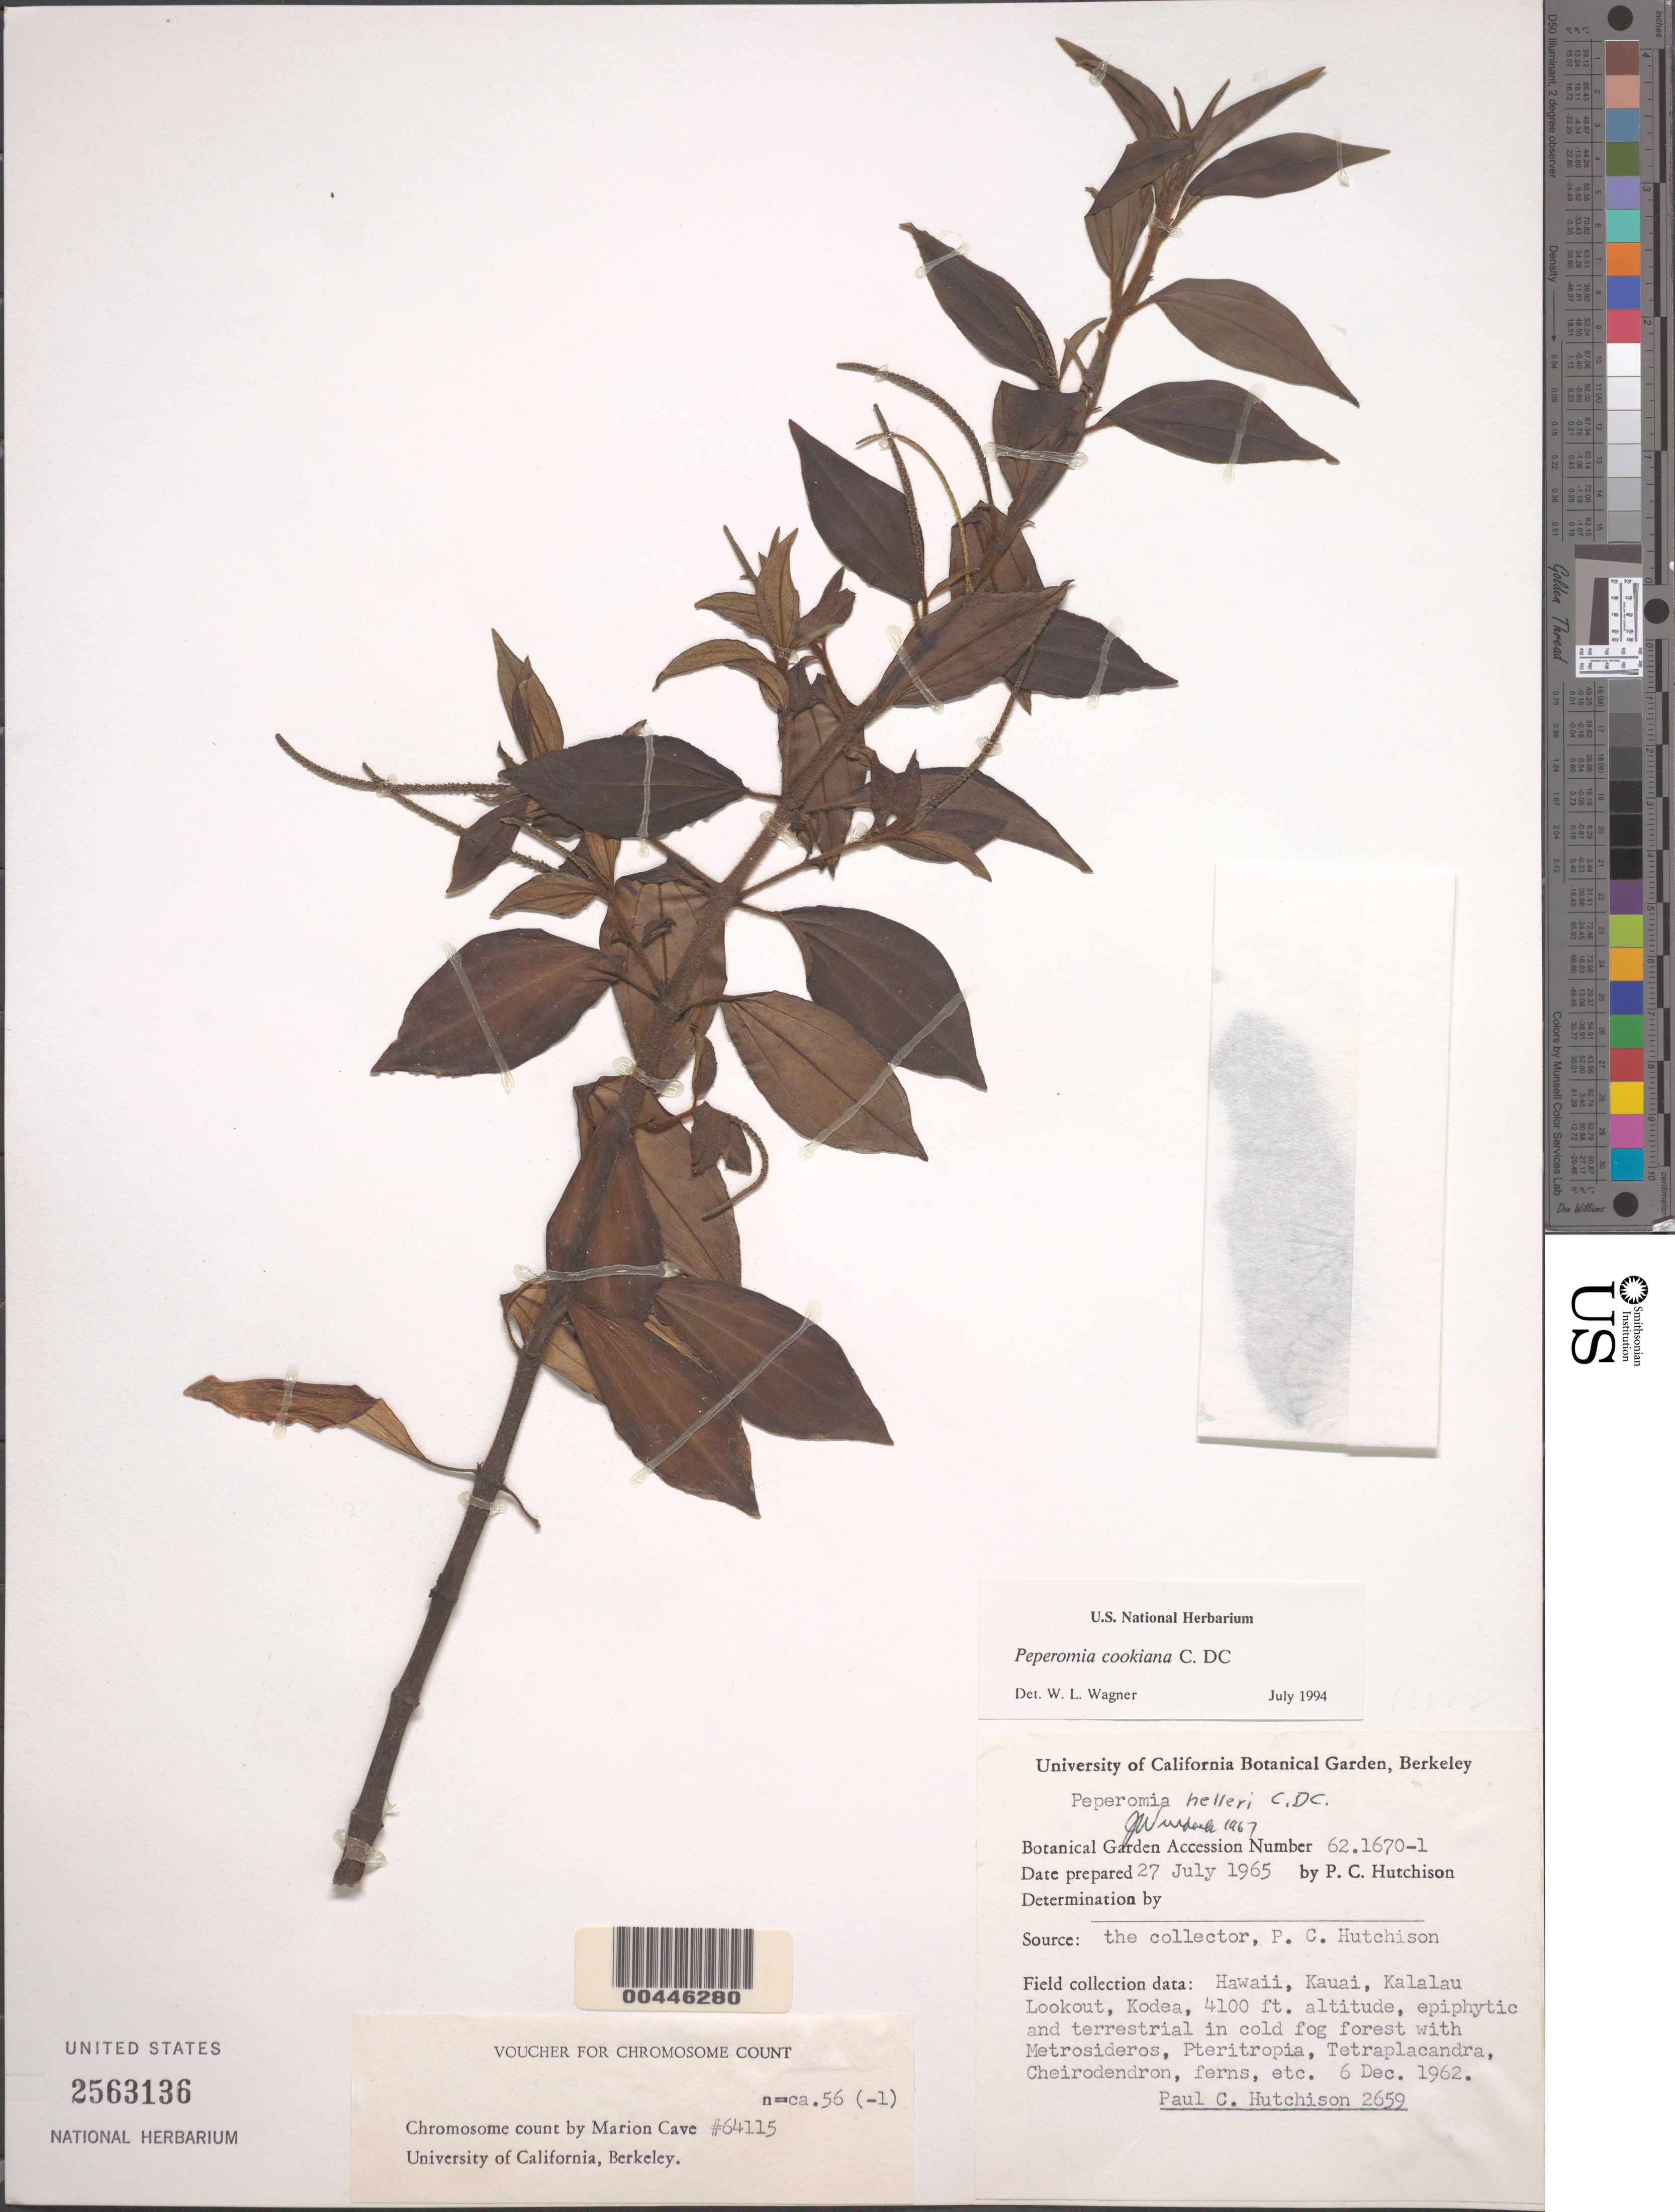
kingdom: Plantae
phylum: Tracheophyta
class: Magnoliopsida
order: Piperales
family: Piperaceae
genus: Peperomia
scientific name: Peperomia cookiana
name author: C. DC.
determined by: Wagner, W. L., (BOT), Smithsonian Institution - National Museum of Natural History (UNITED STATES)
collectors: P. C. Hutchison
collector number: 2659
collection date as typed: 6 Dec 1962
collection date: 1962-12-06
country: United States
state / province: Hawaii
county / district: Kauai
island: Kaua'i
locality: Kalalau Lookout, Kokea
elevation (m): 1250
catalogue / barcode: US 2563136